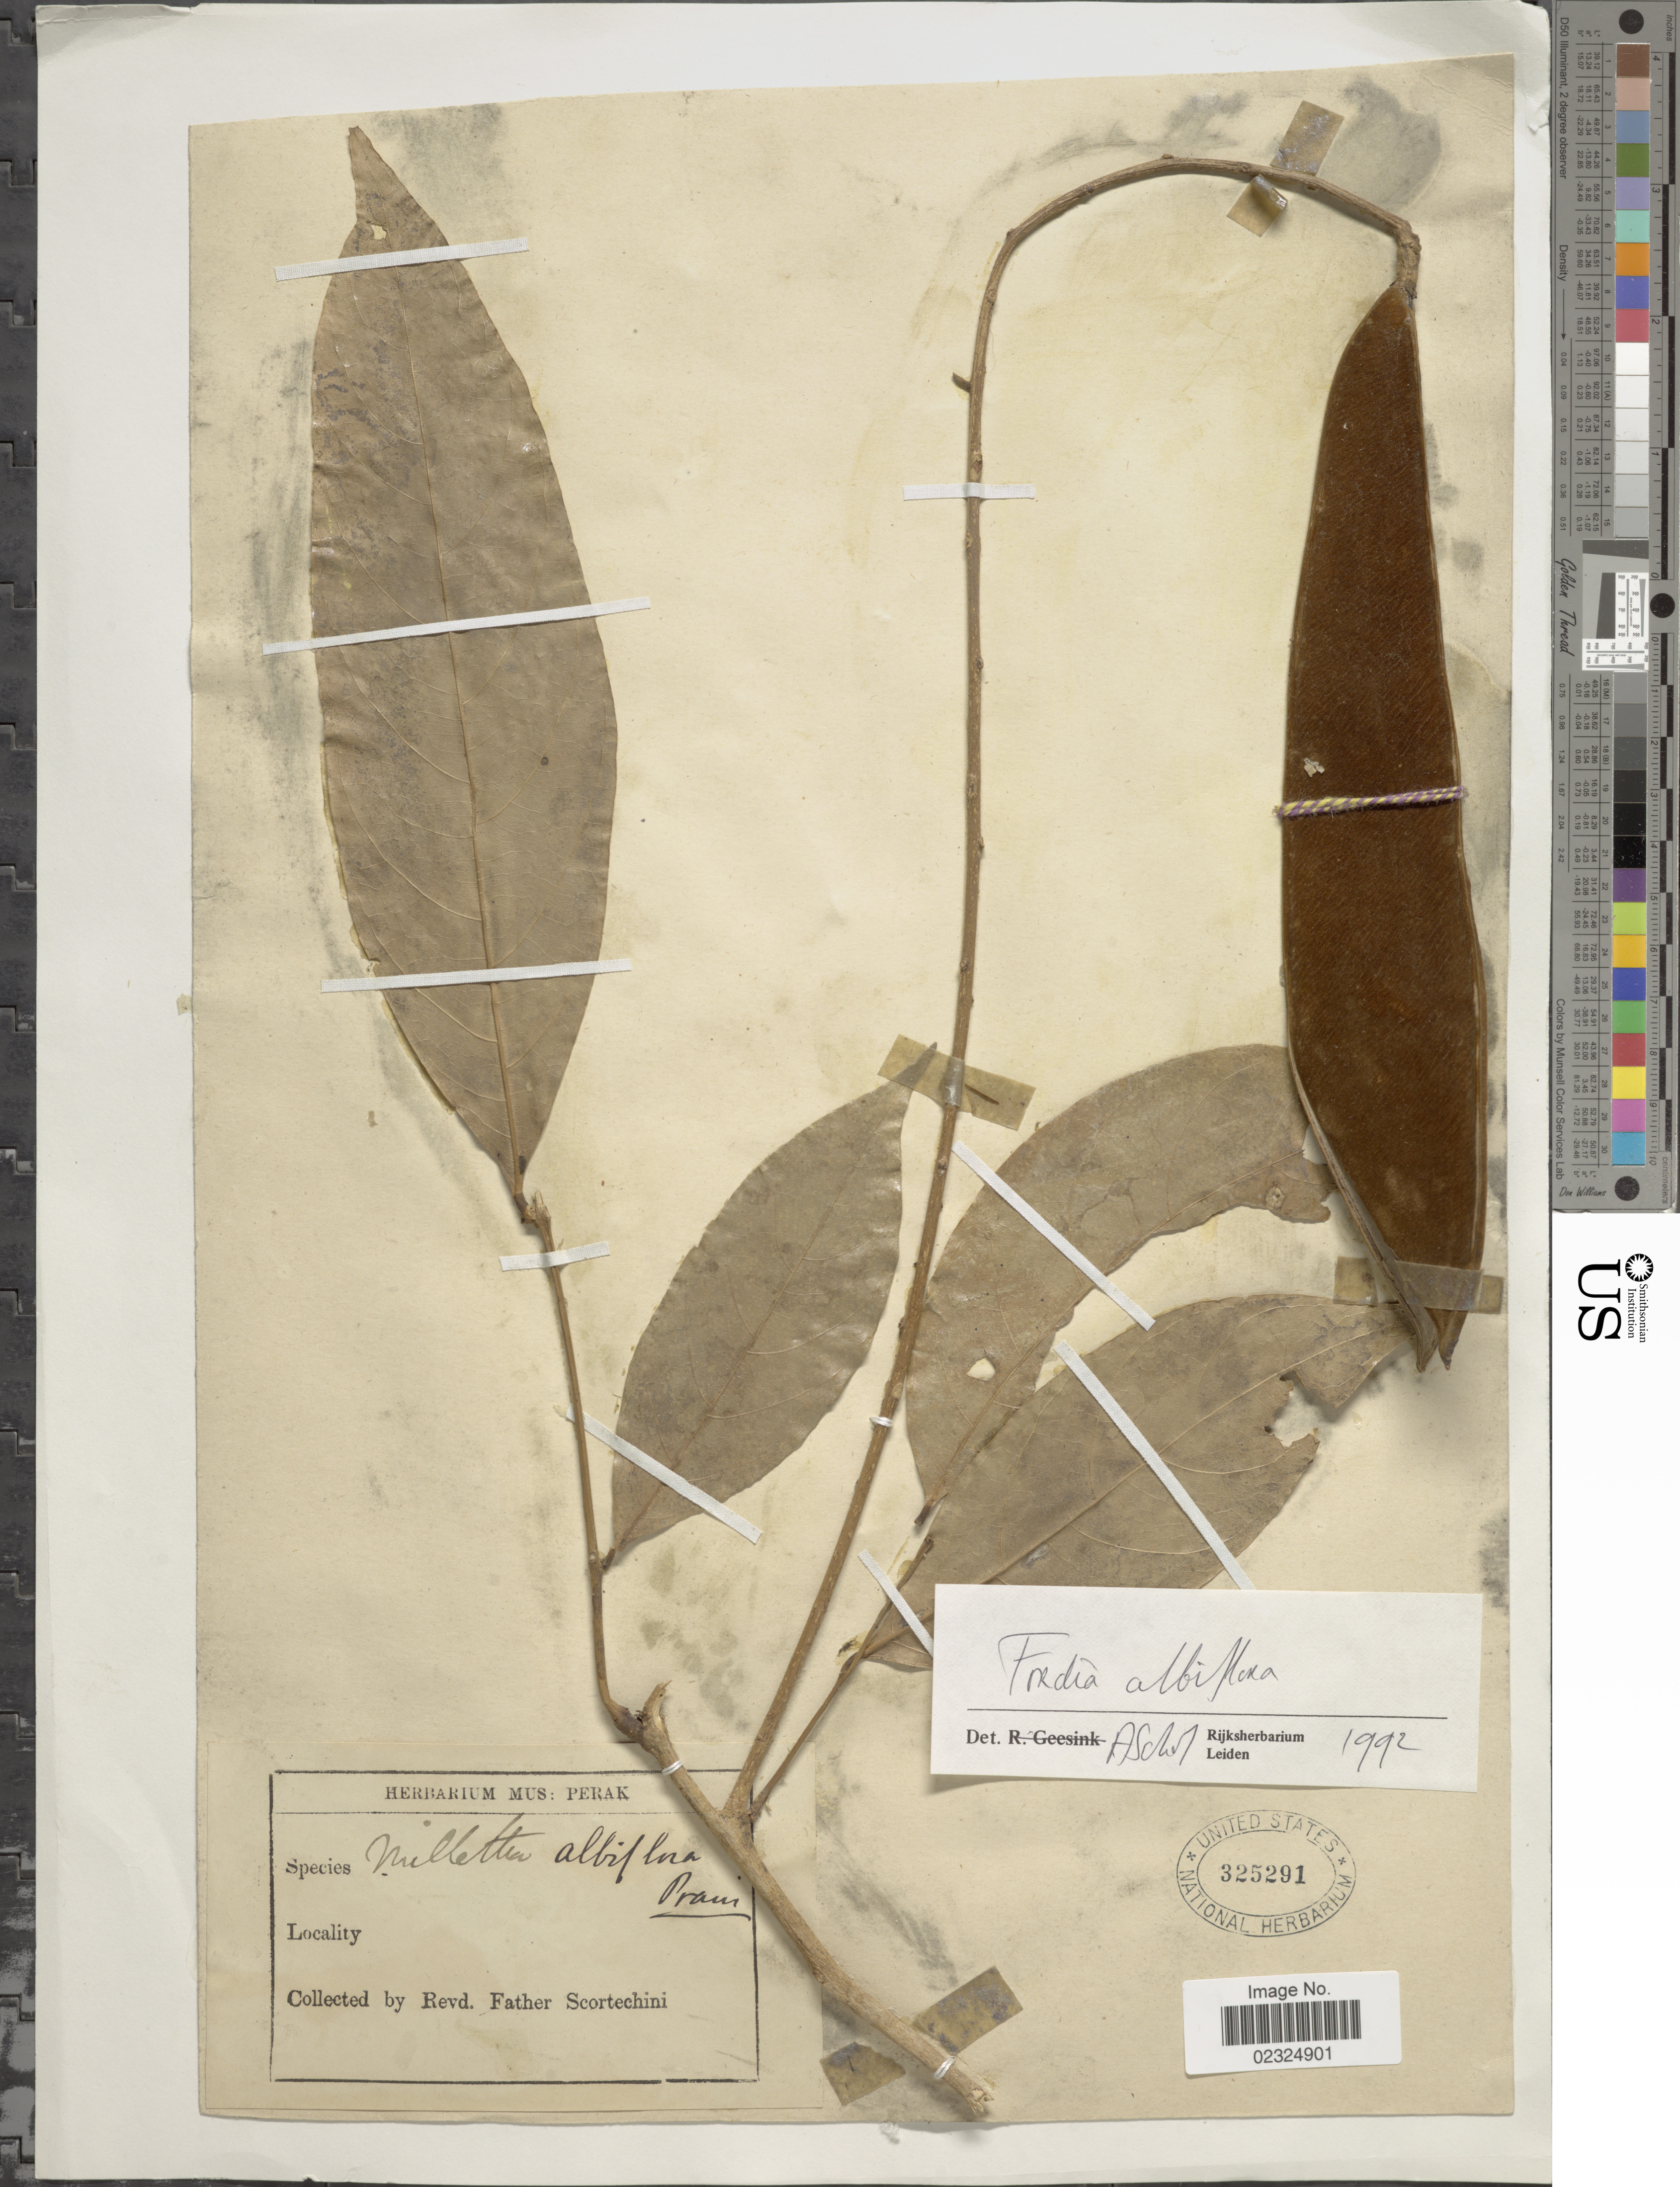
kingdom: Plantae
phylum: Tracheophyta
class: Magnoliopsida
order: Fabales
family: Fabaceae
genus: Imbralyx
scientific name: Imbralyx albiflorus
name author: (Prain) R. Geesink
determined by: Strong, Mark T., (BOT), Smithsonian Institution - National Museum of Natural History (UNITED STATES)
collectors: Fr. Scortechini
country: Malaysia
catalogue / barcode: US 325291